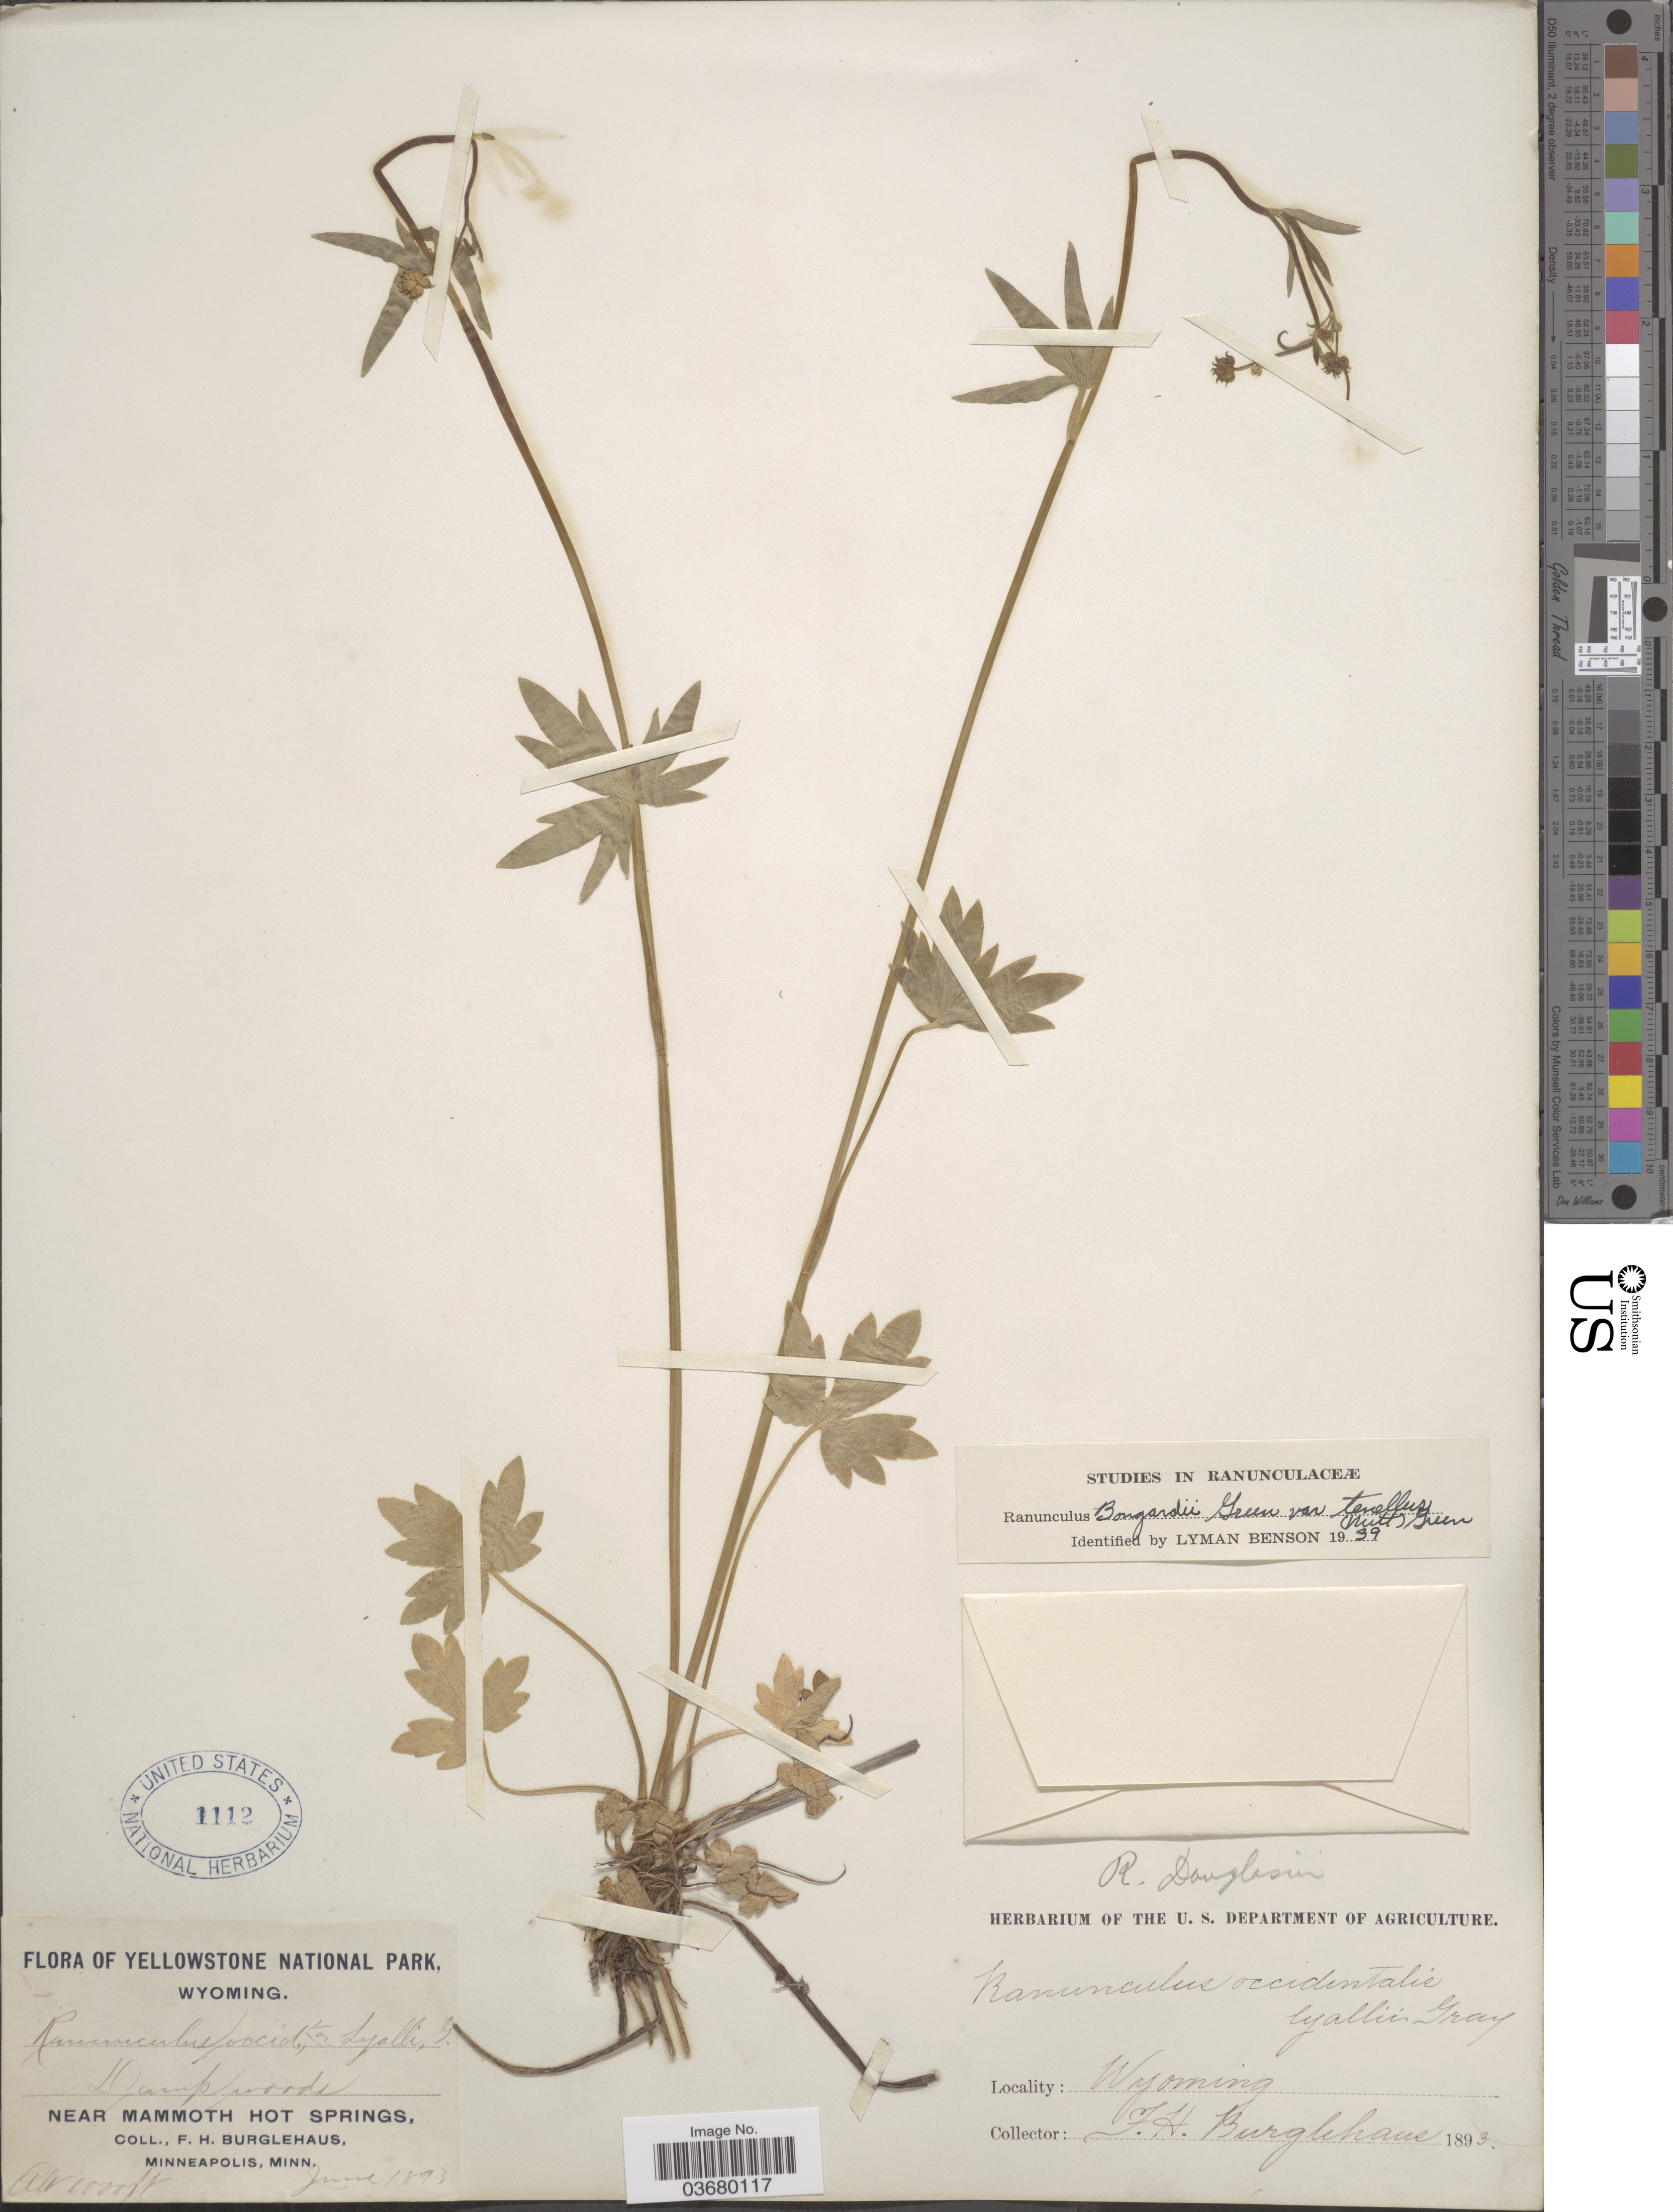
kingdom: Plantae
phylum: Tracheophyta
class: Magnoliopsida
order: Ranunculales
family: Ranunculaceae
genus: Ranunculus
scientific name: Ranunculus bongardii var. tenellus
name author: (A. Gray) Greene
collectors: F. Burglehaus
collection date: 1893-06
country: United States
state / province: Wyoming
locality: Yellowstone National Park. Near Mammoth Hot Springs.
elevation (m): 1829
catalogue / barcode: US 1112